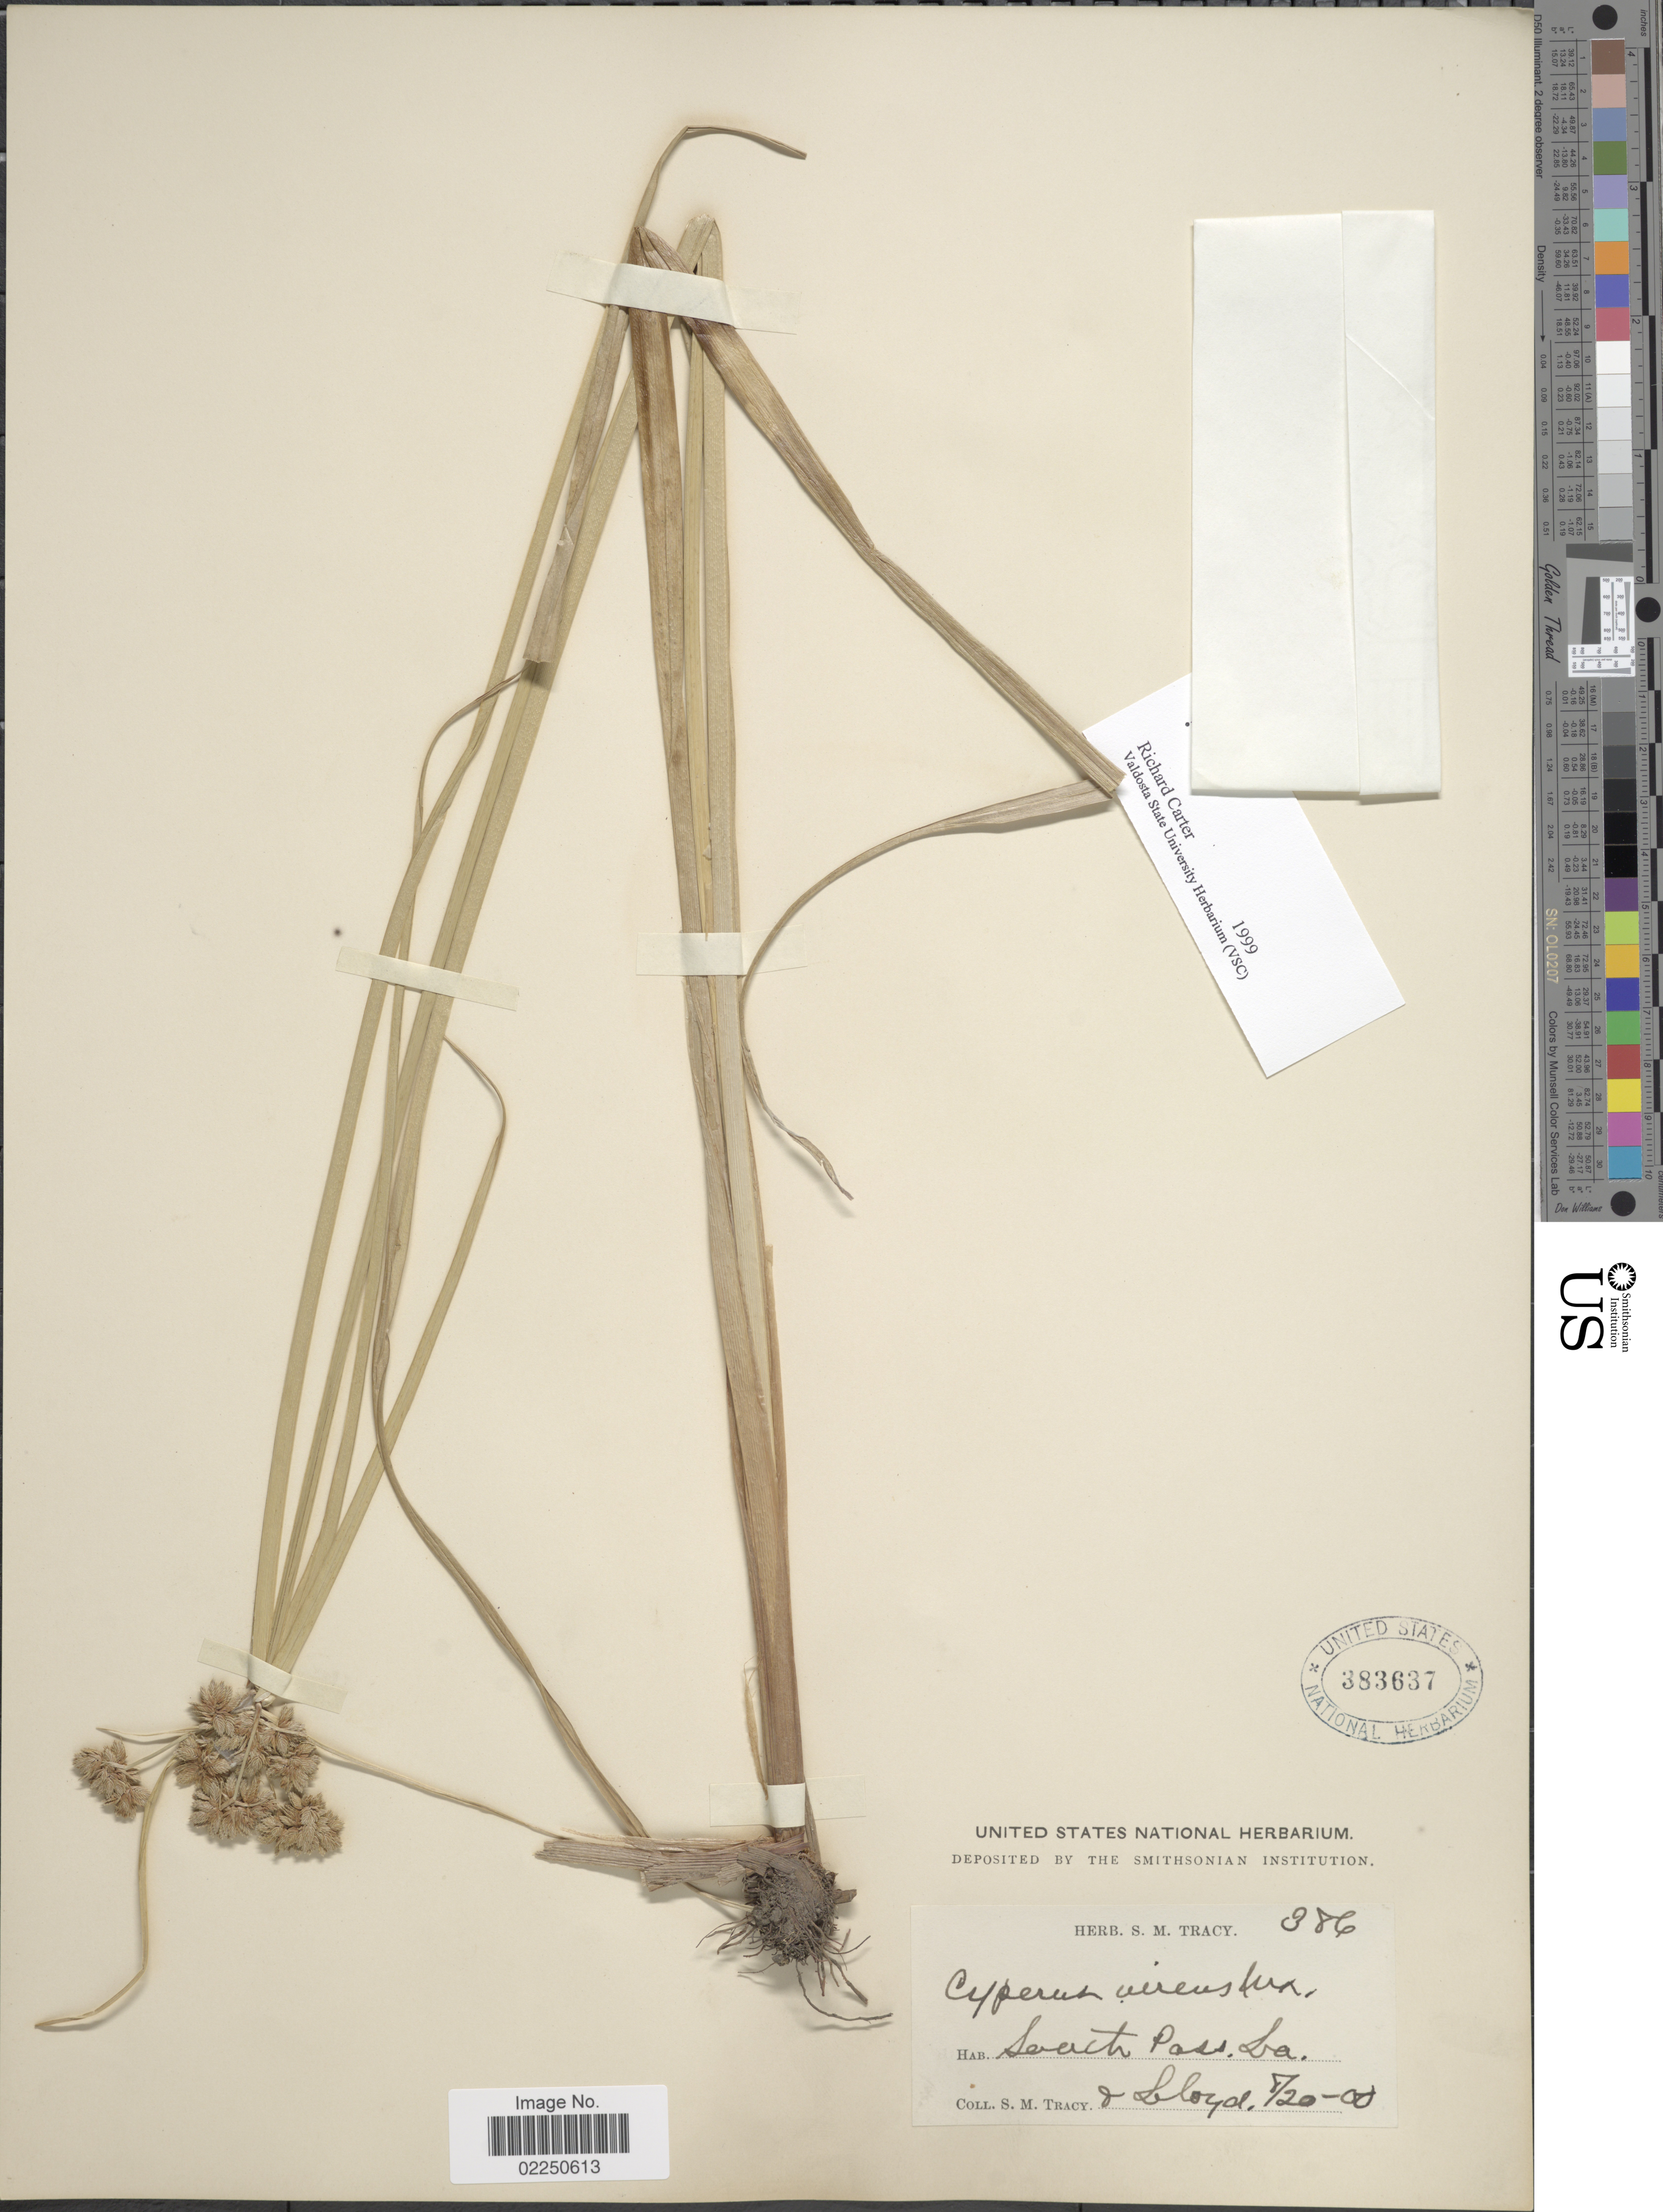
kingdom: Plantae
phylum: Tracheophyta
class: Liliopsida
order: Poales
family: Cyperaceae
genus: Cyperus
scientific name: Cyperus virens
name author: Michx.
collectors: S. M. Tracy & -- Lloyd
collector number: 386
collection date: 1900-08-20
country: United States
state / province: Louisiana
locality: South Pass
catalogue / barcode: US 383637